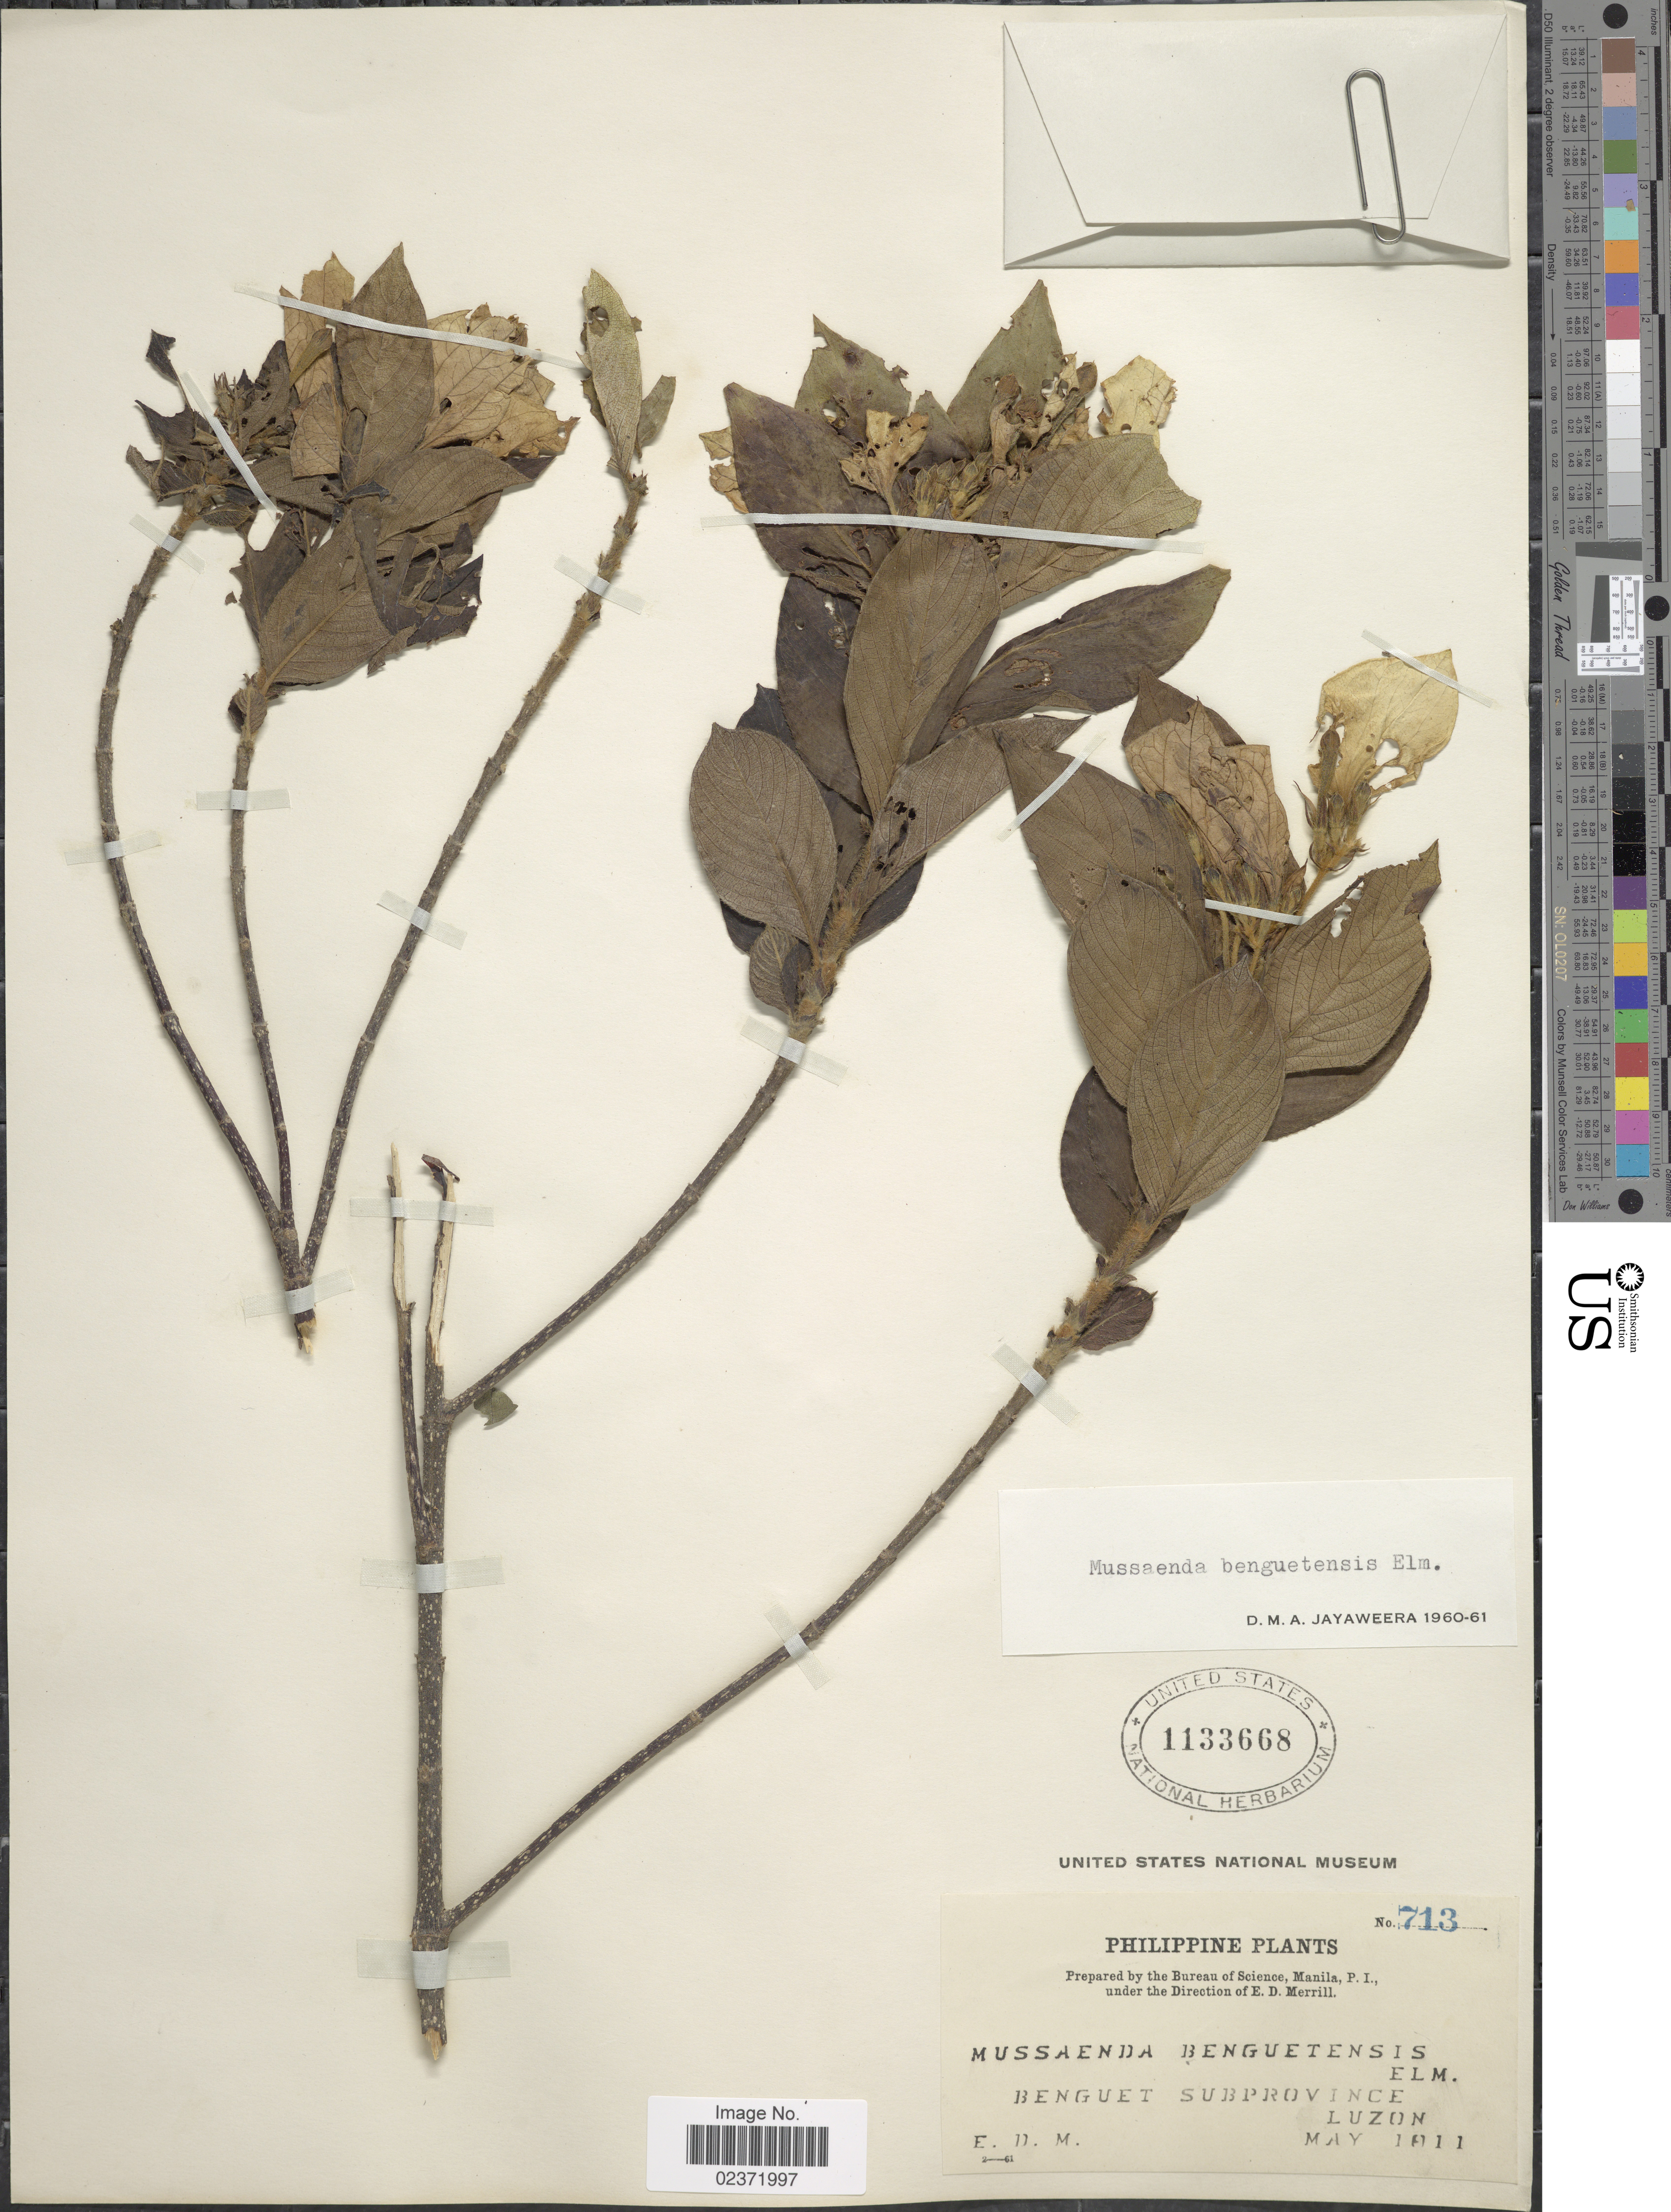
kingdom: Plantae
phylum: Tracheophyta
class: Magnoliopsida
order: Gentianales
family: Rubiaceae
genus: Mussaenda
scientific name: Mussaenda benguetensis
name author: Elmer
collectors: E. D. Merrill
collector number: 713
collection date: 1911-05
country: Philippines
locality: Benguet Subprovince, Luzon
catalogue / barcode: US 1133668